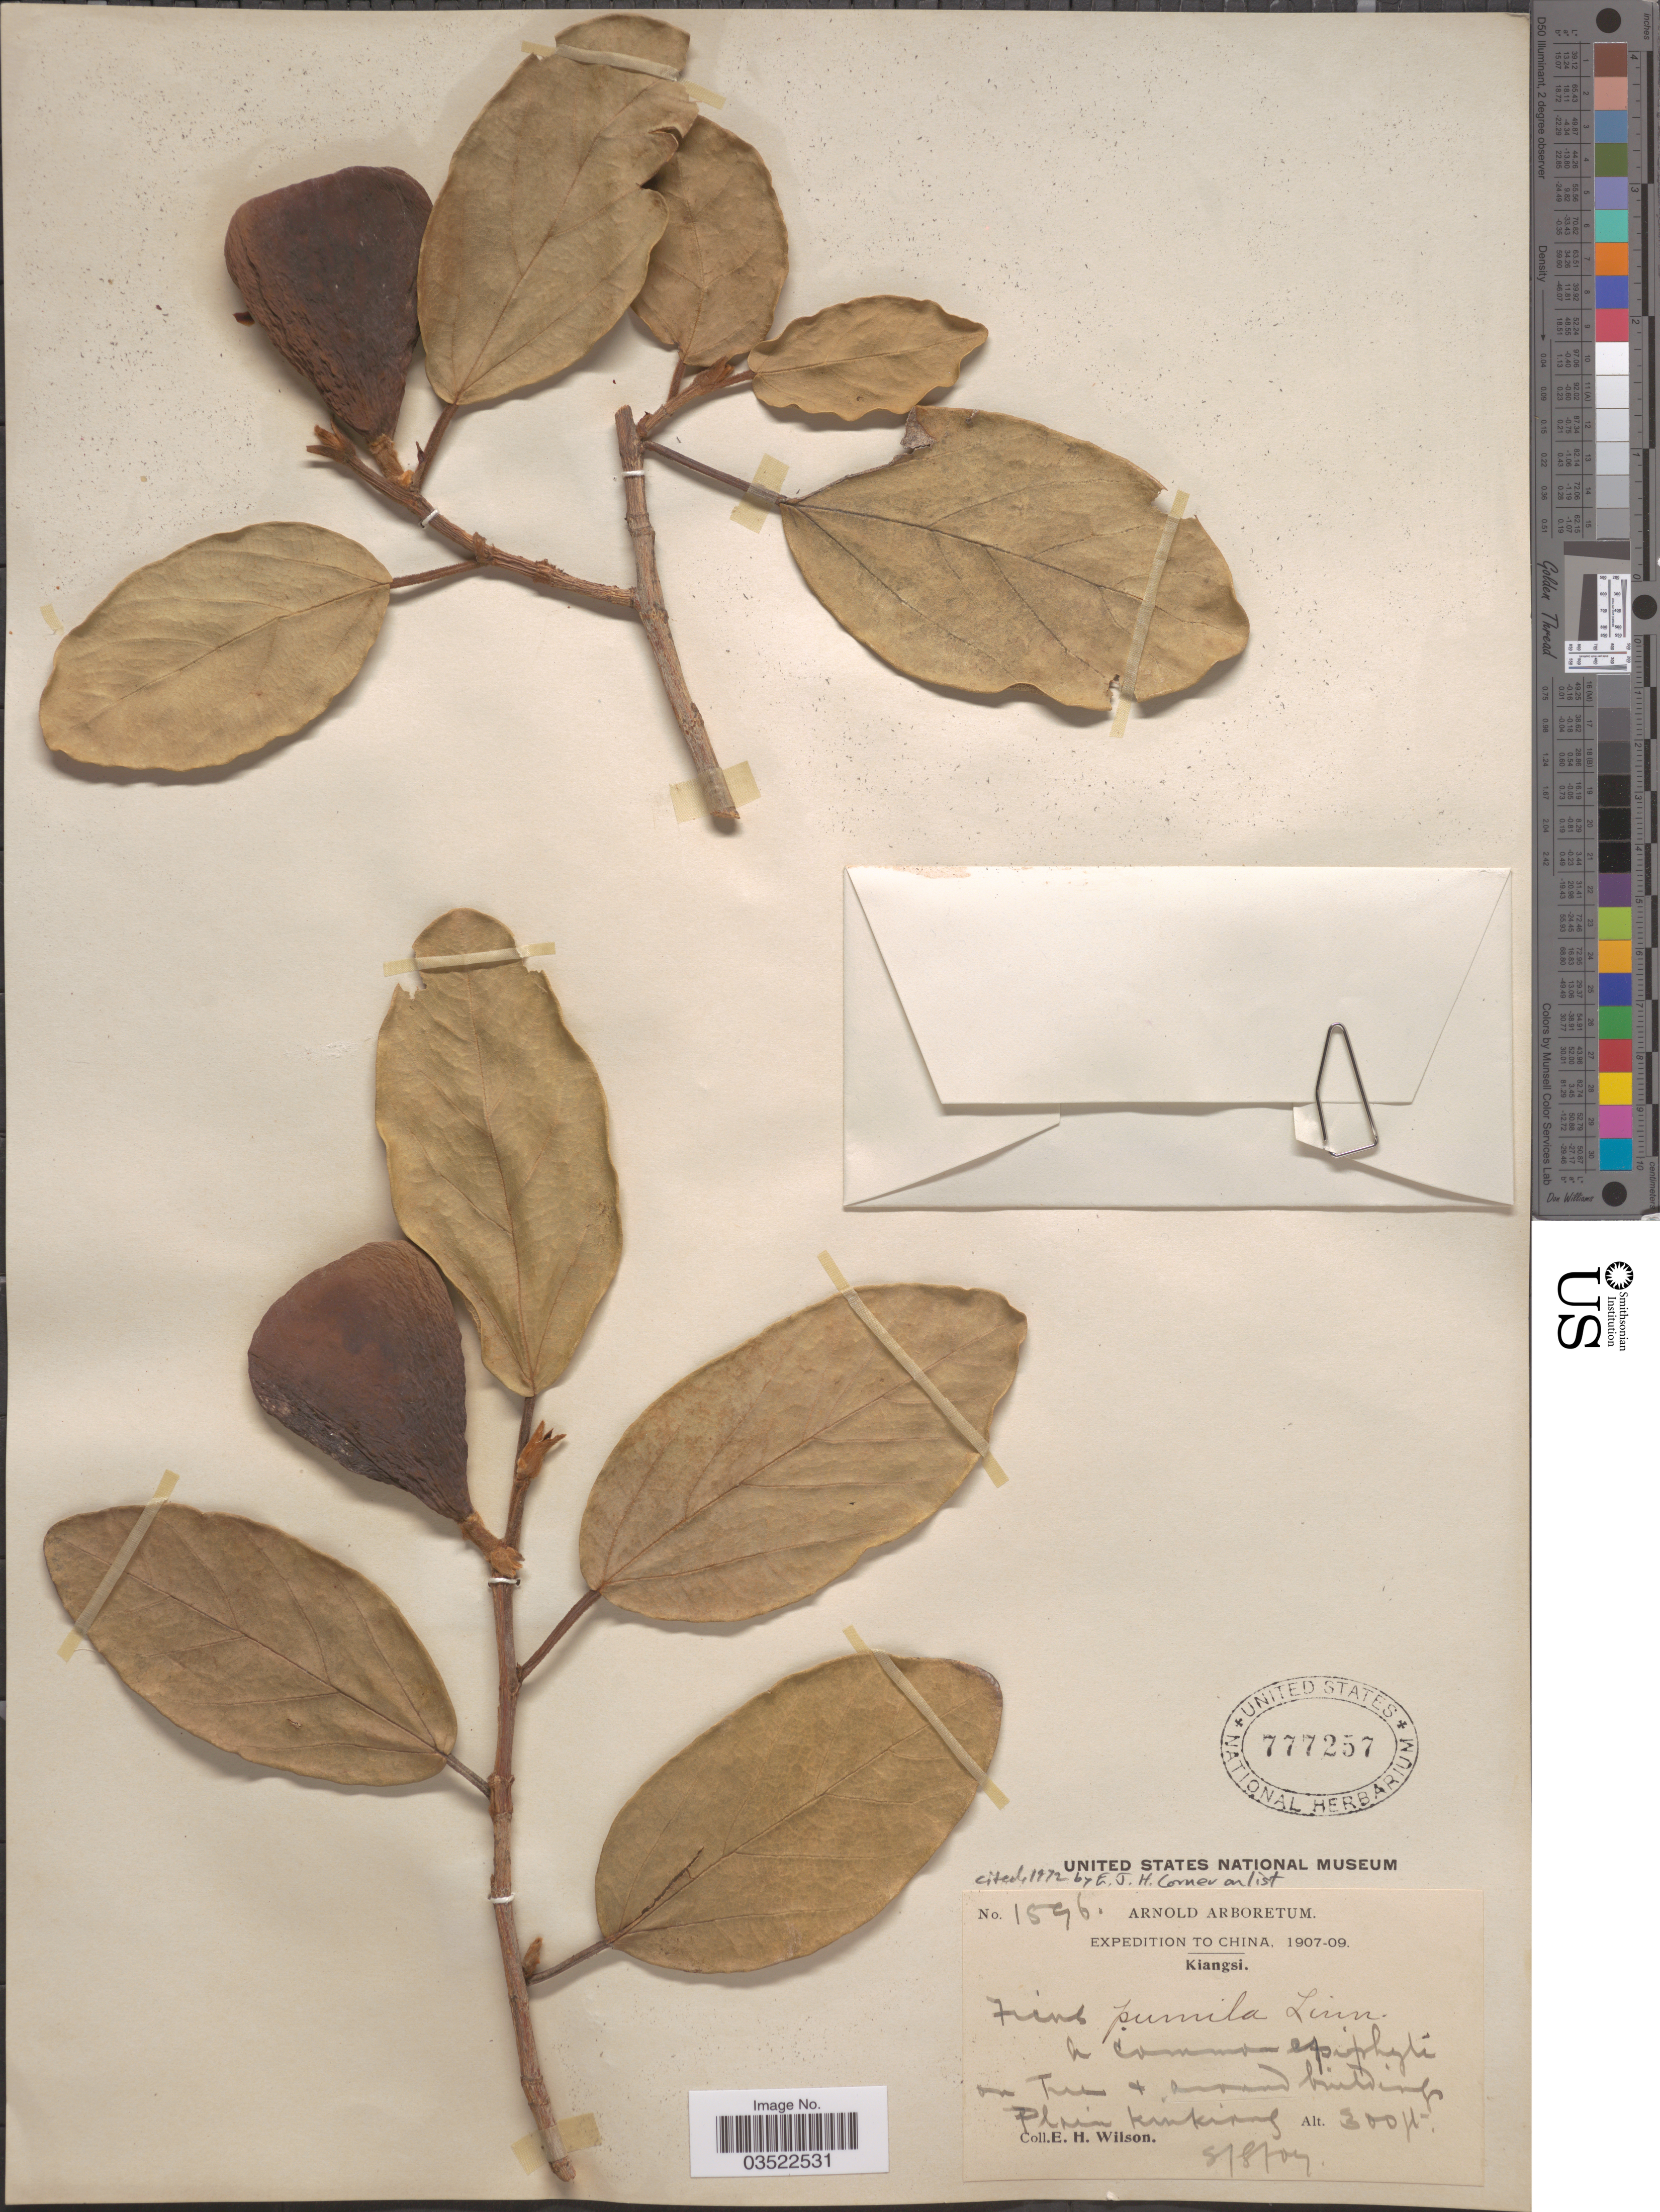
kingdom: Plantae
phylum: Tracheophyta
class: Magnoliopsida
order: Rosales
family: Moraceae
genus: Ficus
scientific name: Ficus pumila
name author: L.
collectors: E. Wilson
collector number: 1596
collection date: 1907-08-05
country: China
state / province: Jiangxi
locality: Kiangsi. Around* buildings. Plain Kinkiang*.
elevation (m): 91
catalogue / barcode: US 777257